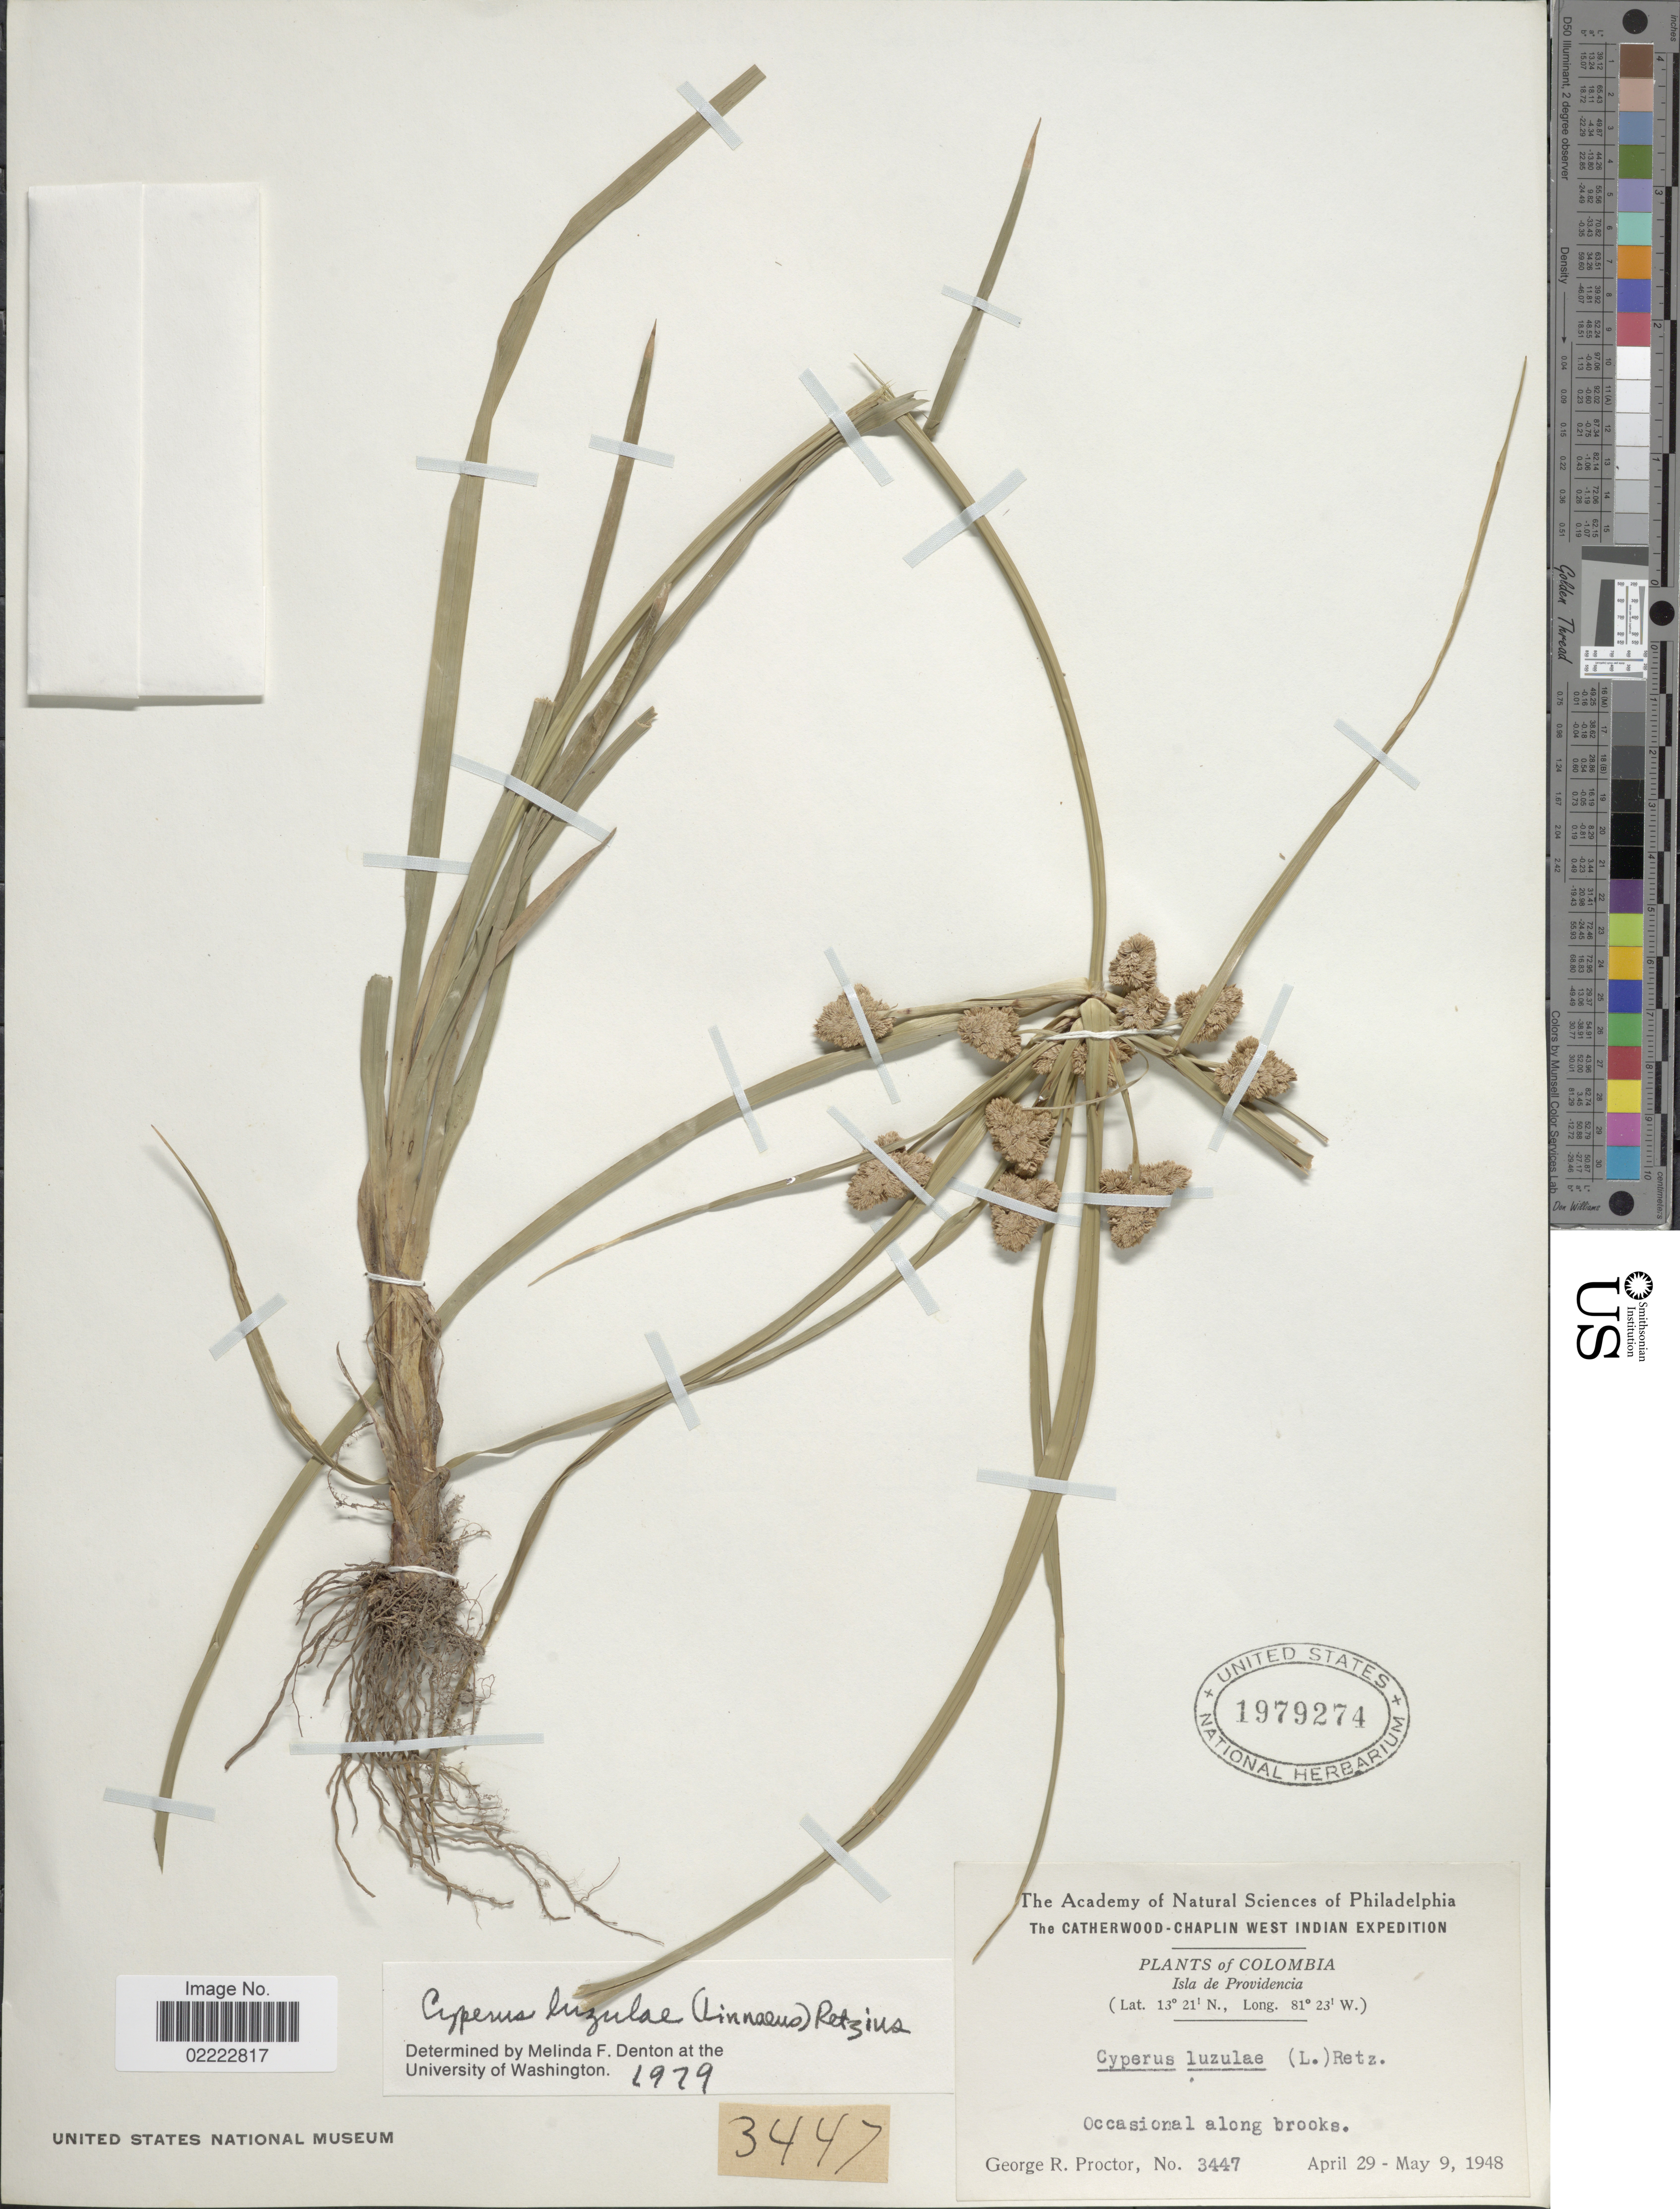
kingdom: Plantae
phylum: Tracheophyta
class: Liliopsida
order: Poales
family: Cyperaceae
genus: Cyperus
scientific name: Cyperus luzulae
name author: (L.) Rottb. ex Retz.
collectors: G. Proctor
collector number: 3447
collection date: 1948-04-29/1948-05-09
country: Colombia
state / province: San Andres y Providencia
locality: The Catherwood-Chaplin West Indies, Isla de Providencia, Occasional along brooks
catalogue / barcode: US 1979274